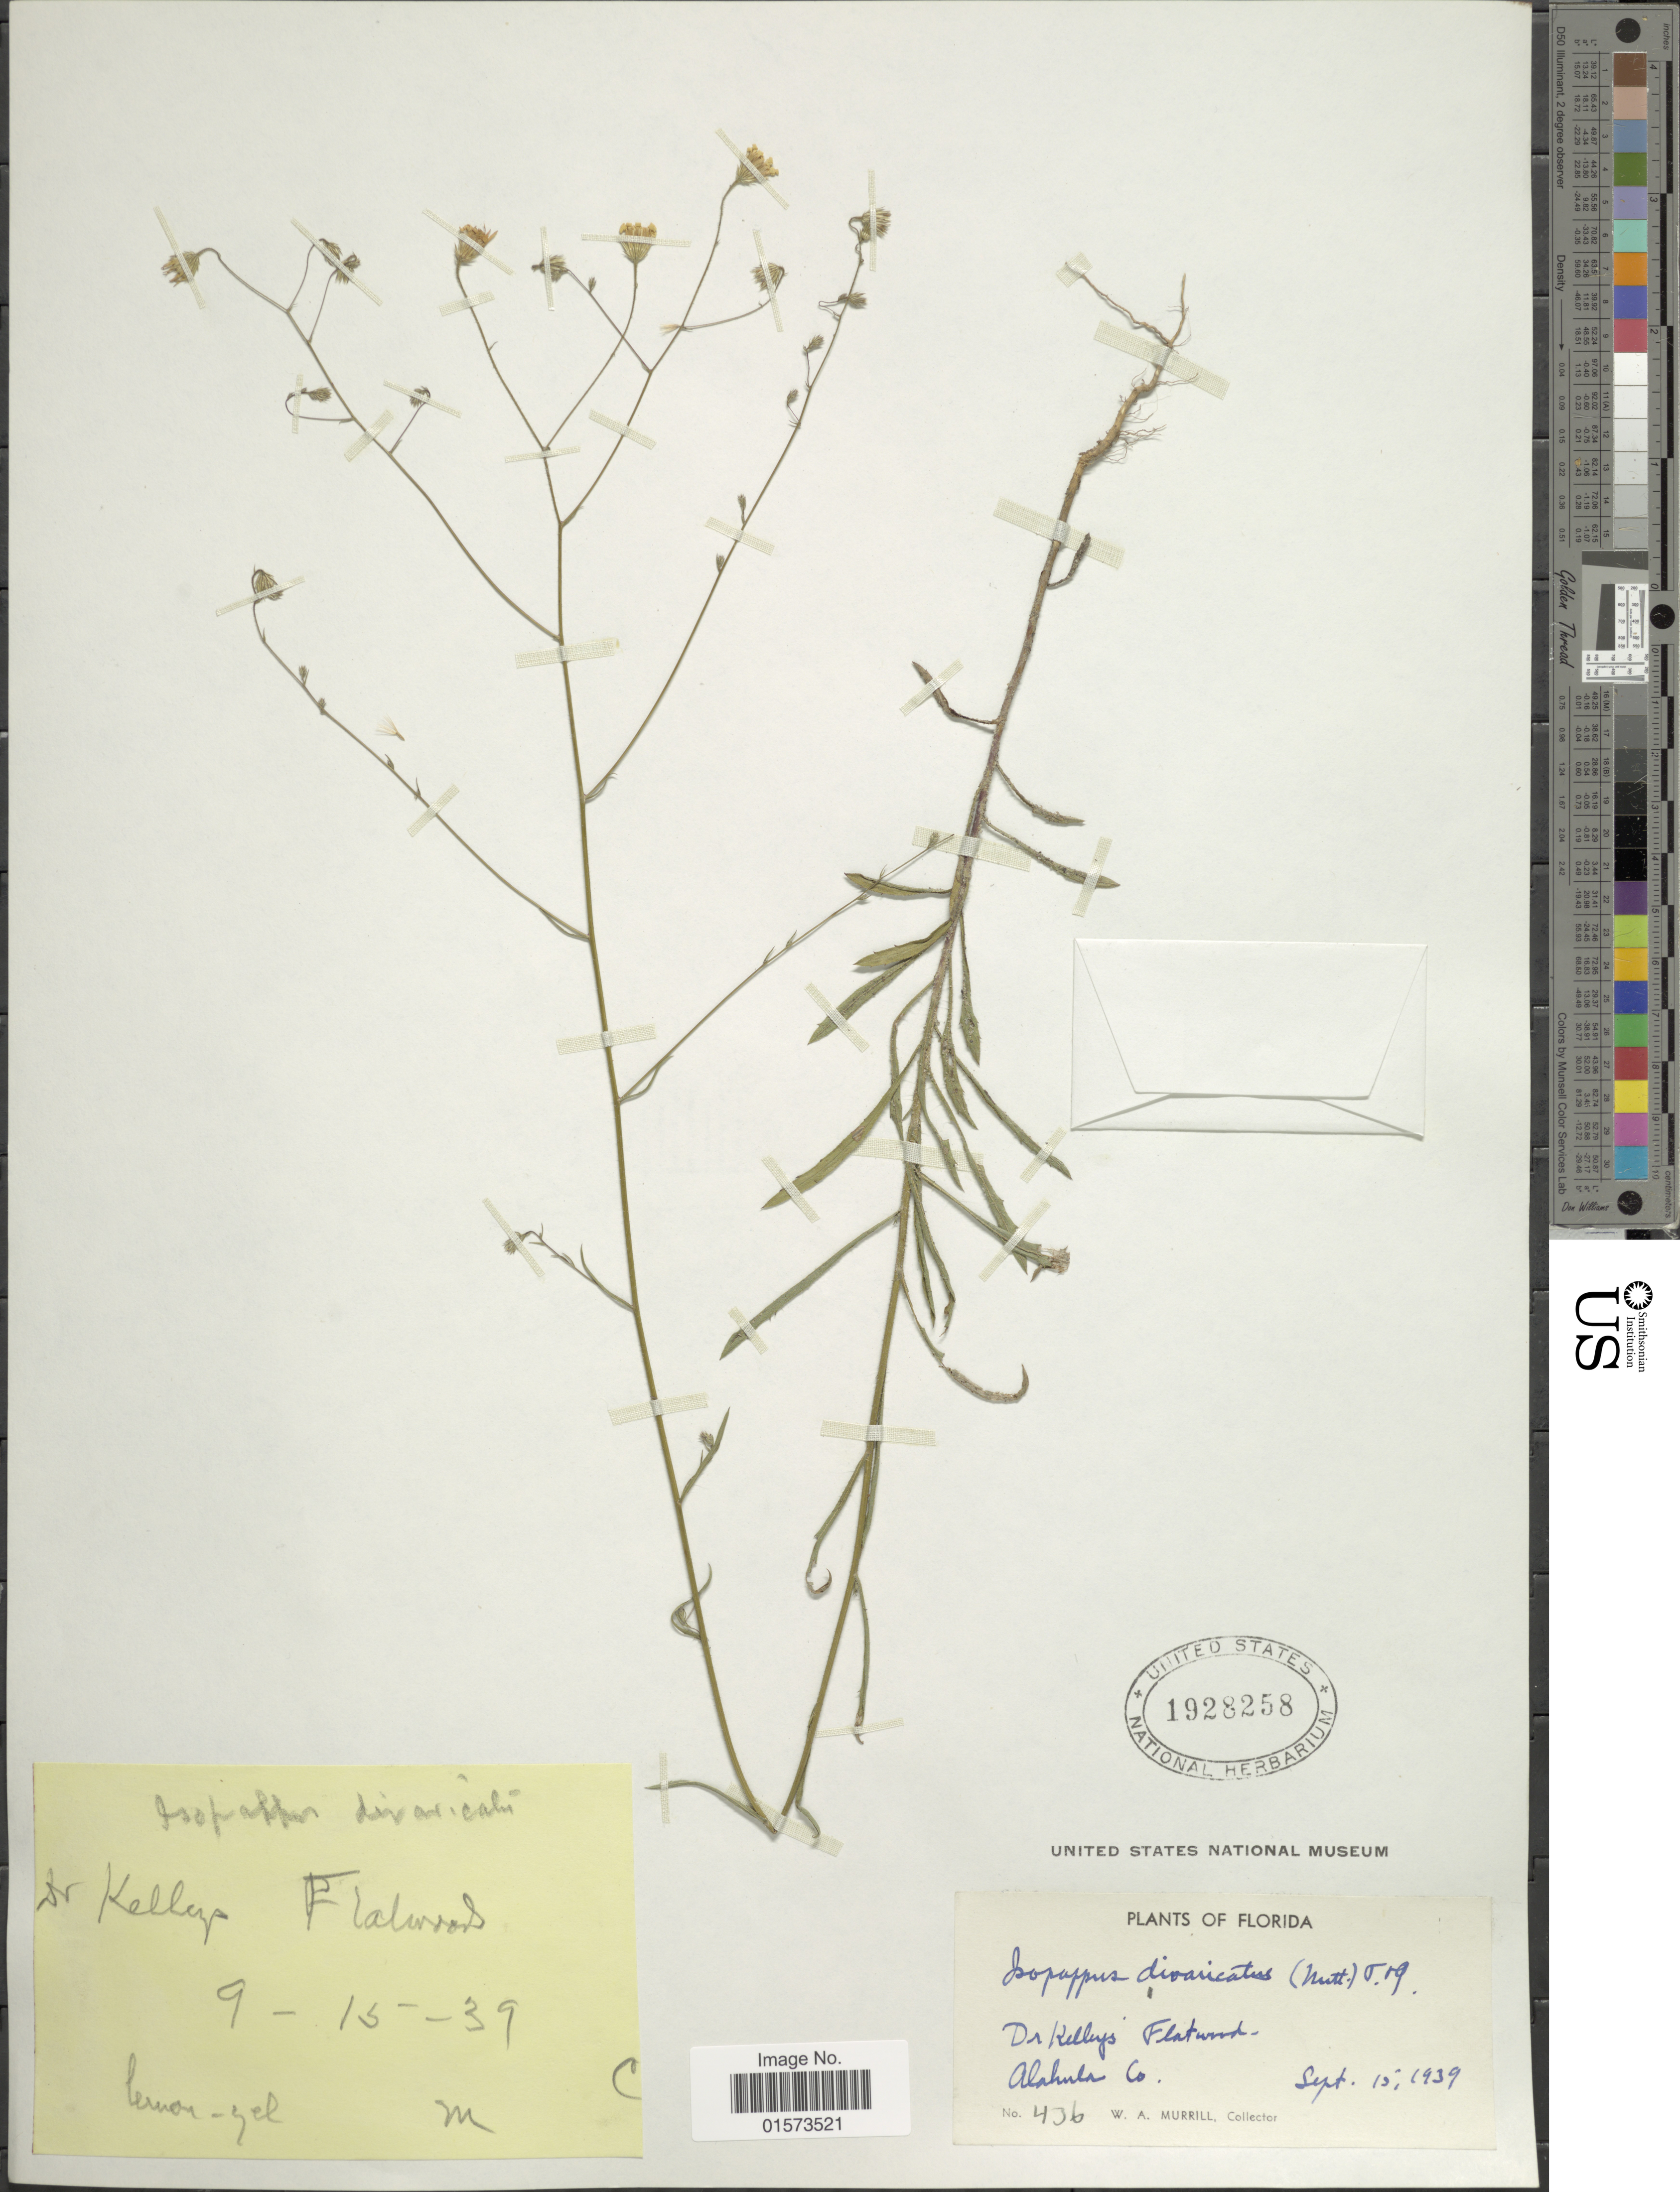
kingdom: Plantae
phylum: Tracheophyta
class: Magnoliopsida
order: Asterales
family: Asteraceae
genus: Croptilon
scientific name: Croptilon divaricatum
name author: (Nutt.) Raf.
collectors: W. A. Murrill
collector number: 436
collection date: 1939-09-15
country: United States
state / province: Florida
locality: Dr Kellings Flatwood, Alachua Co.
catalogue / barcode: US 192858